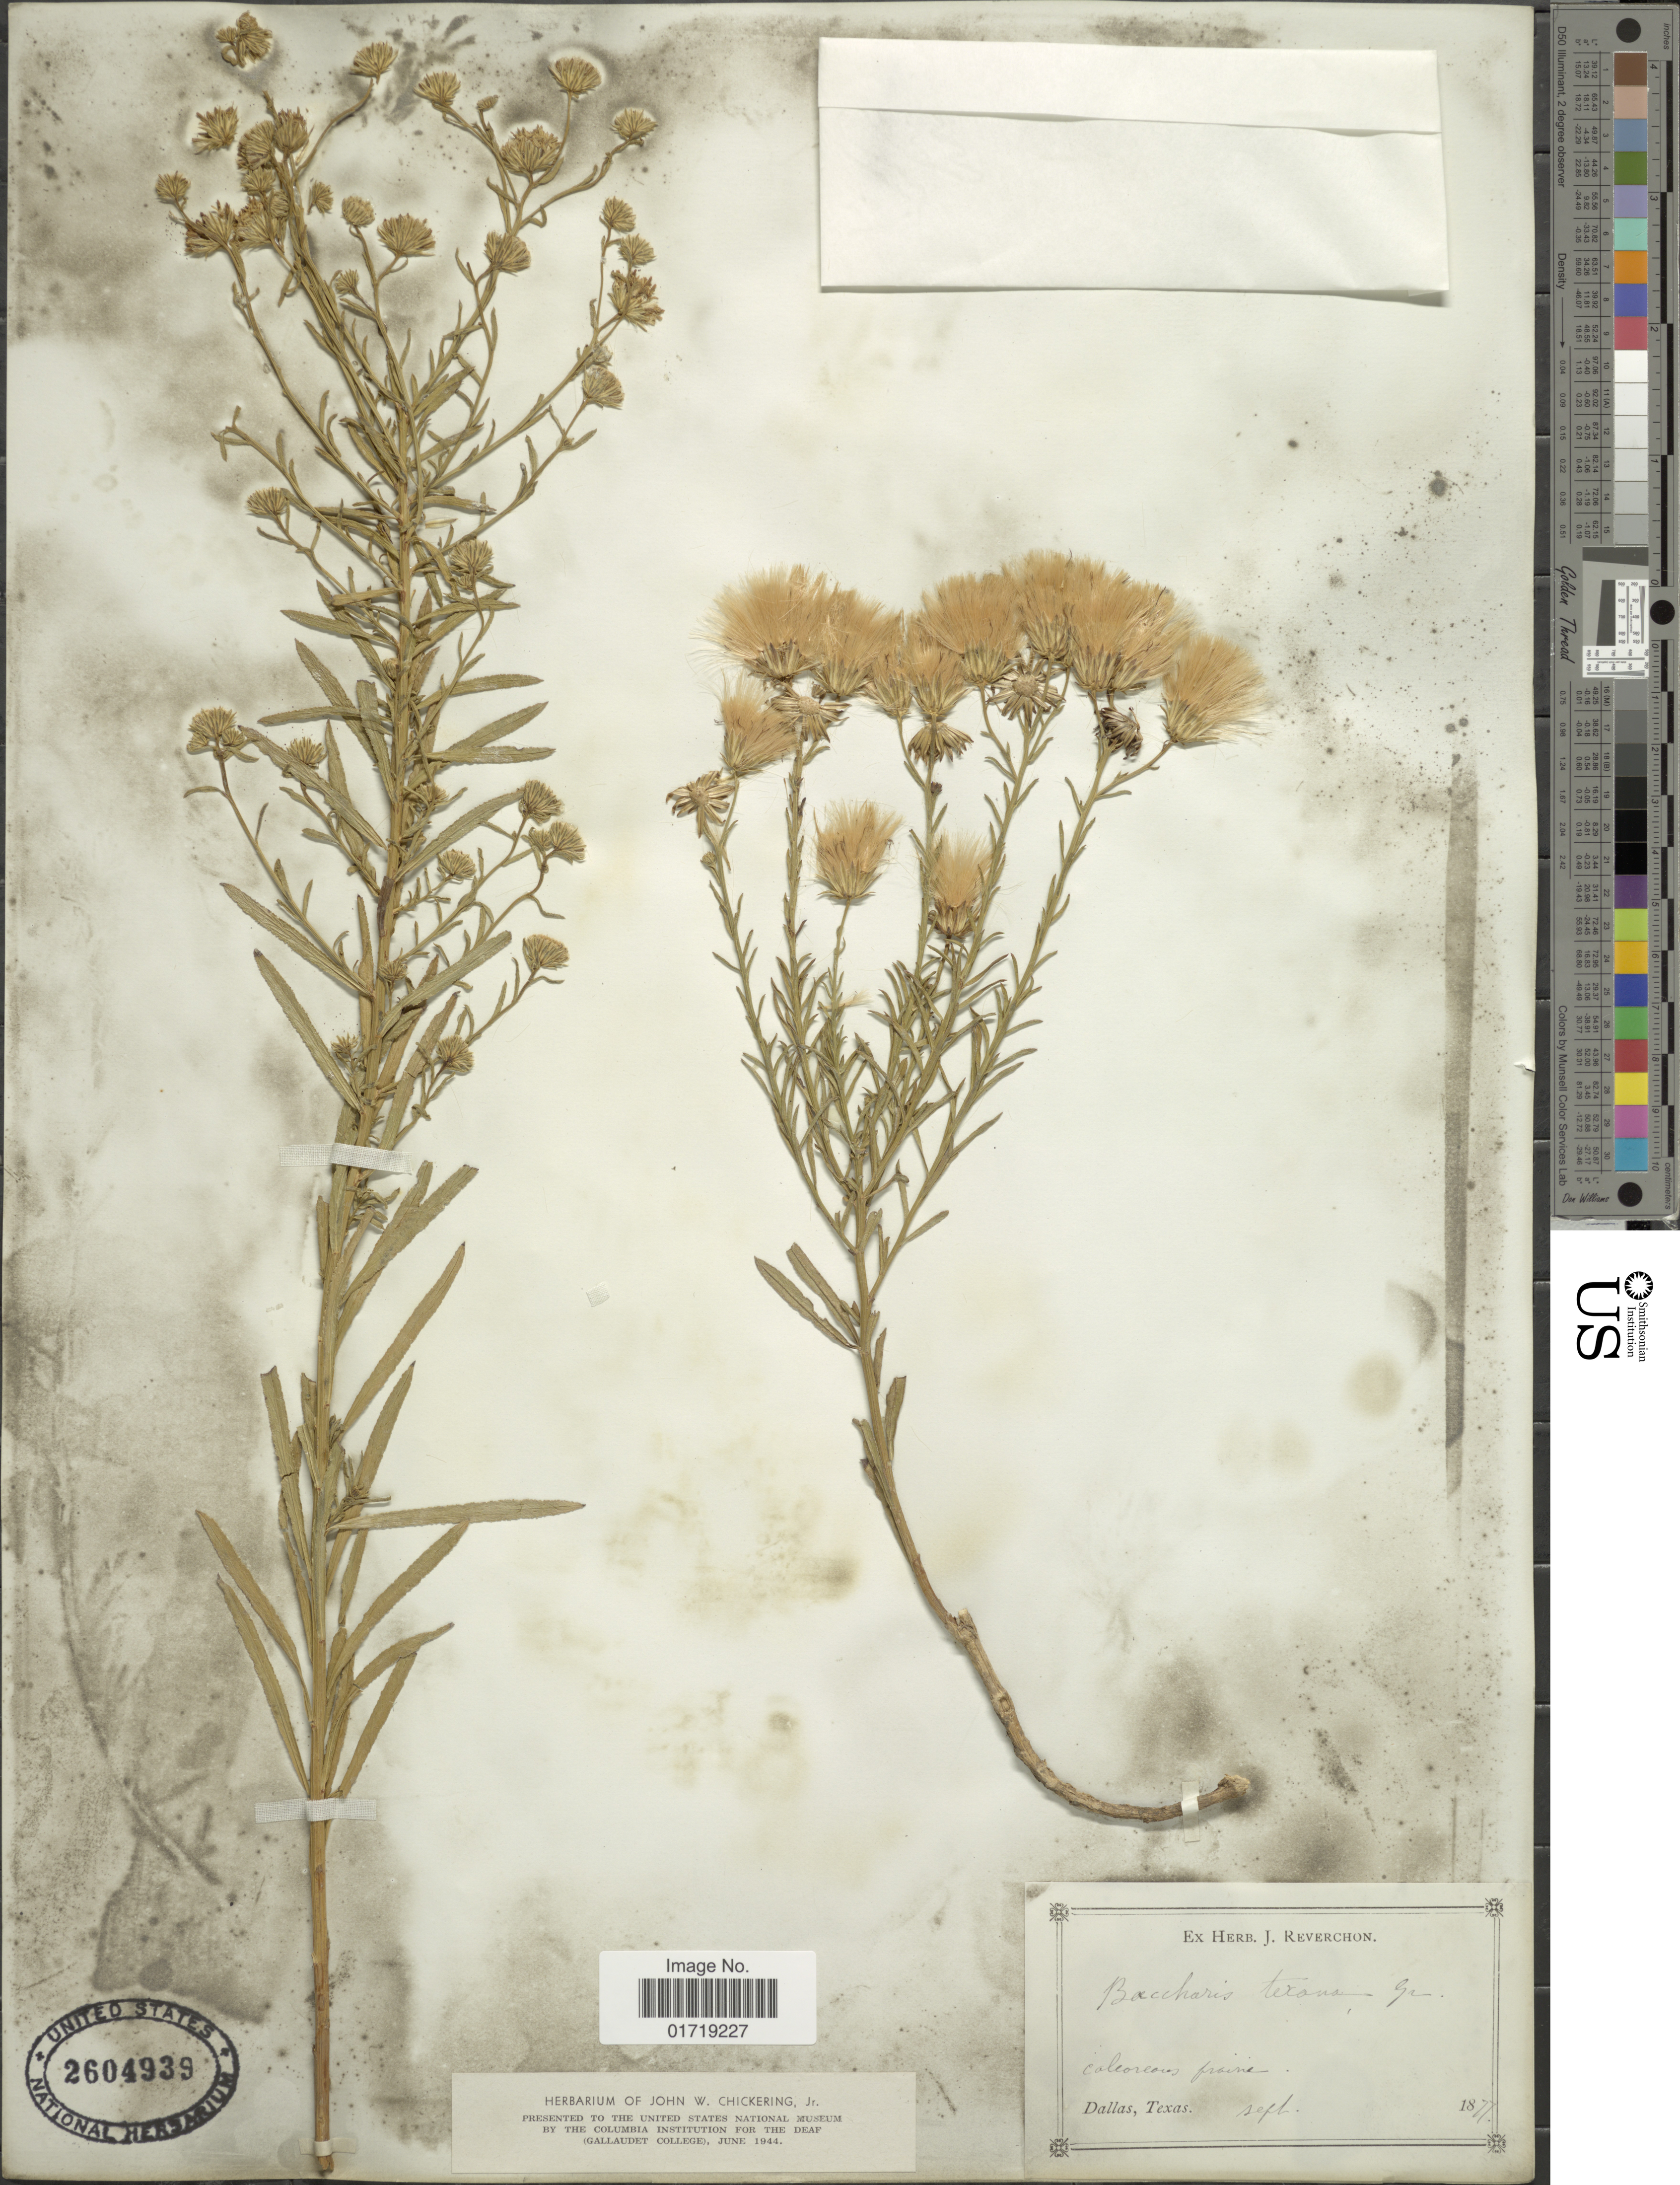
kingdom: Plantae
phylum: Tracheophyta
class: Magnoliopsida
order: Asterales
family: Asteraceae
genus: Baccharis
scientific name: Baccharis texana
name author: (Torr.) A. Gray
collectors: ex herb. J. Reverchon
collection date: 1877-09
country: United States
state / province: Texas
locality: Dallas, Texas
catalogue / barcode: US 2604939